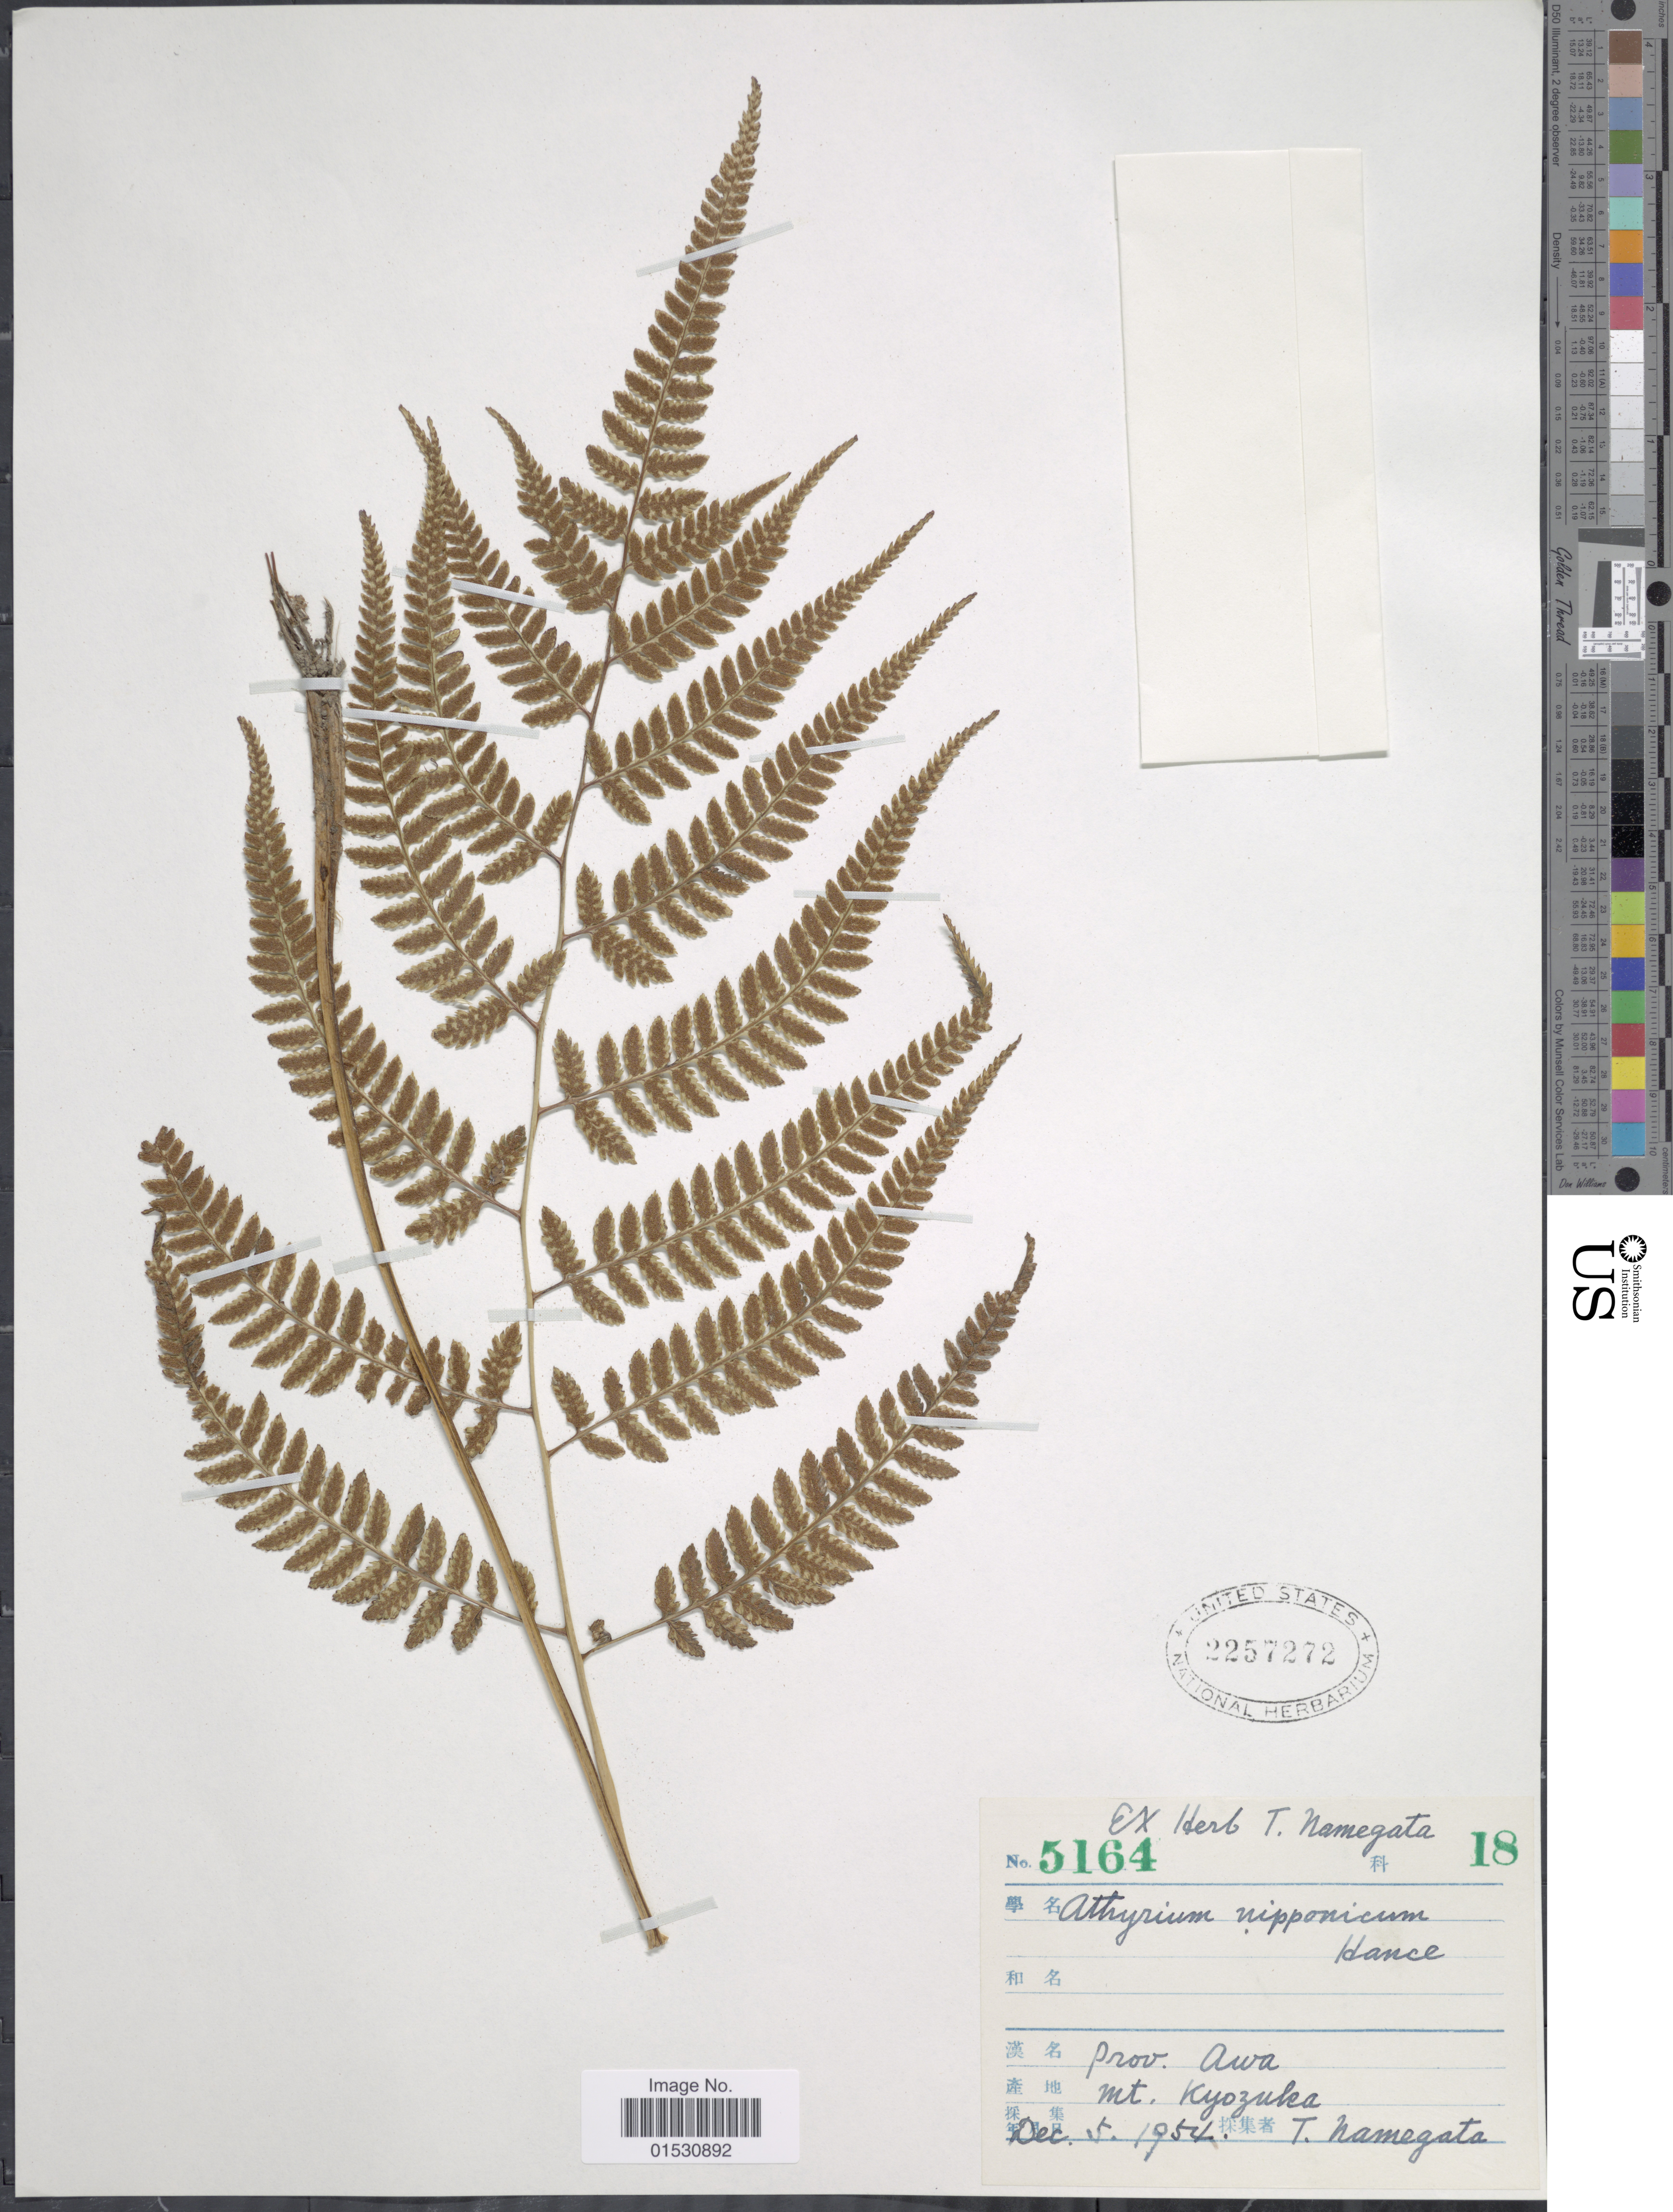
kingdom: Plantae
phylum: Tracheophyta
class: Polypodiopsida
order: Polypodiales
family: Athyriaceae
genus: Athyrium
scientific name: Athyrium nipponicum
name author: (Mett.) Hance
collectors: T. Namegata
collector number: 5164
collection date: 1954-12-05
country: Japan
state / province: Tiba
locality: Prov. Awa. Mt. Kyozuka.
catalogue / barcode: US 2257272